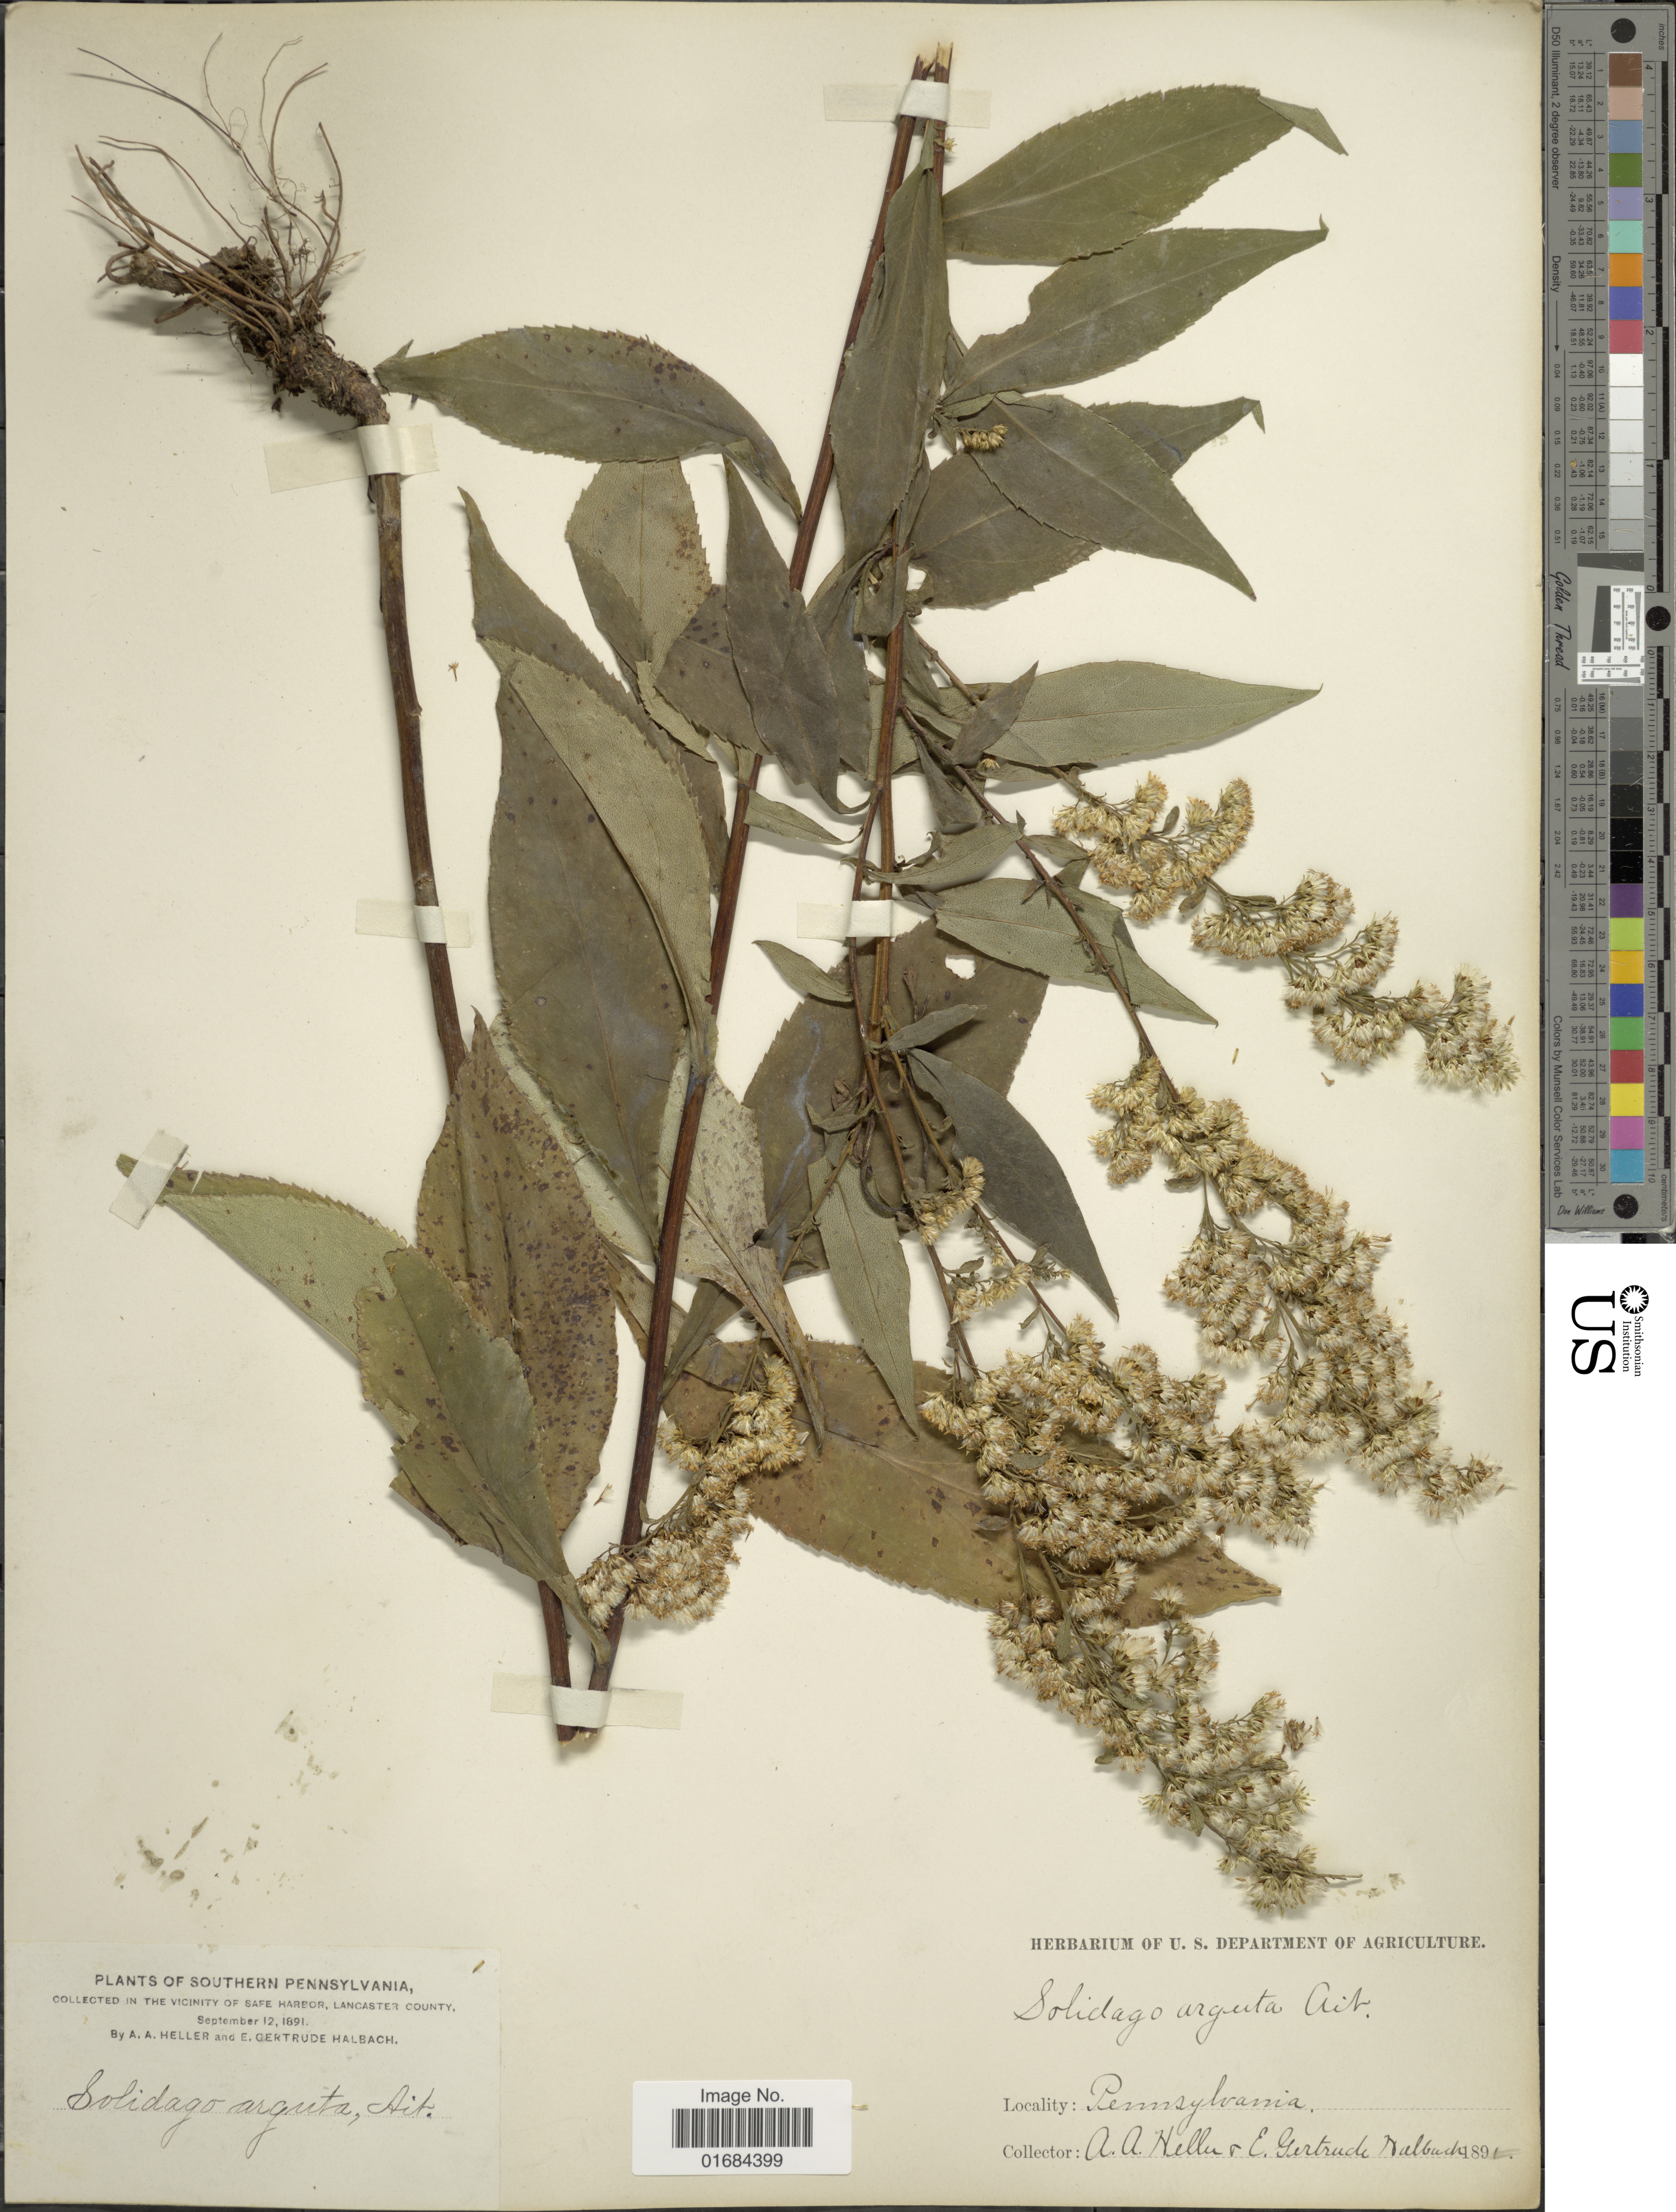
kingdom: Plantae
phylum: Tracheophyta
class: Magnoliopsida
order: Asterales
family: Asteraceae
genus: Solidago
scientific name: Solidago arguta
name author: Aiton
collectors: A. A. Heller & E. G. Halbach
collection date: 1891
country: United States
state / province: Pennsylvania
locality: Southern Pennsylvania, Vicinity of Safe Harbor, Lancaster County.